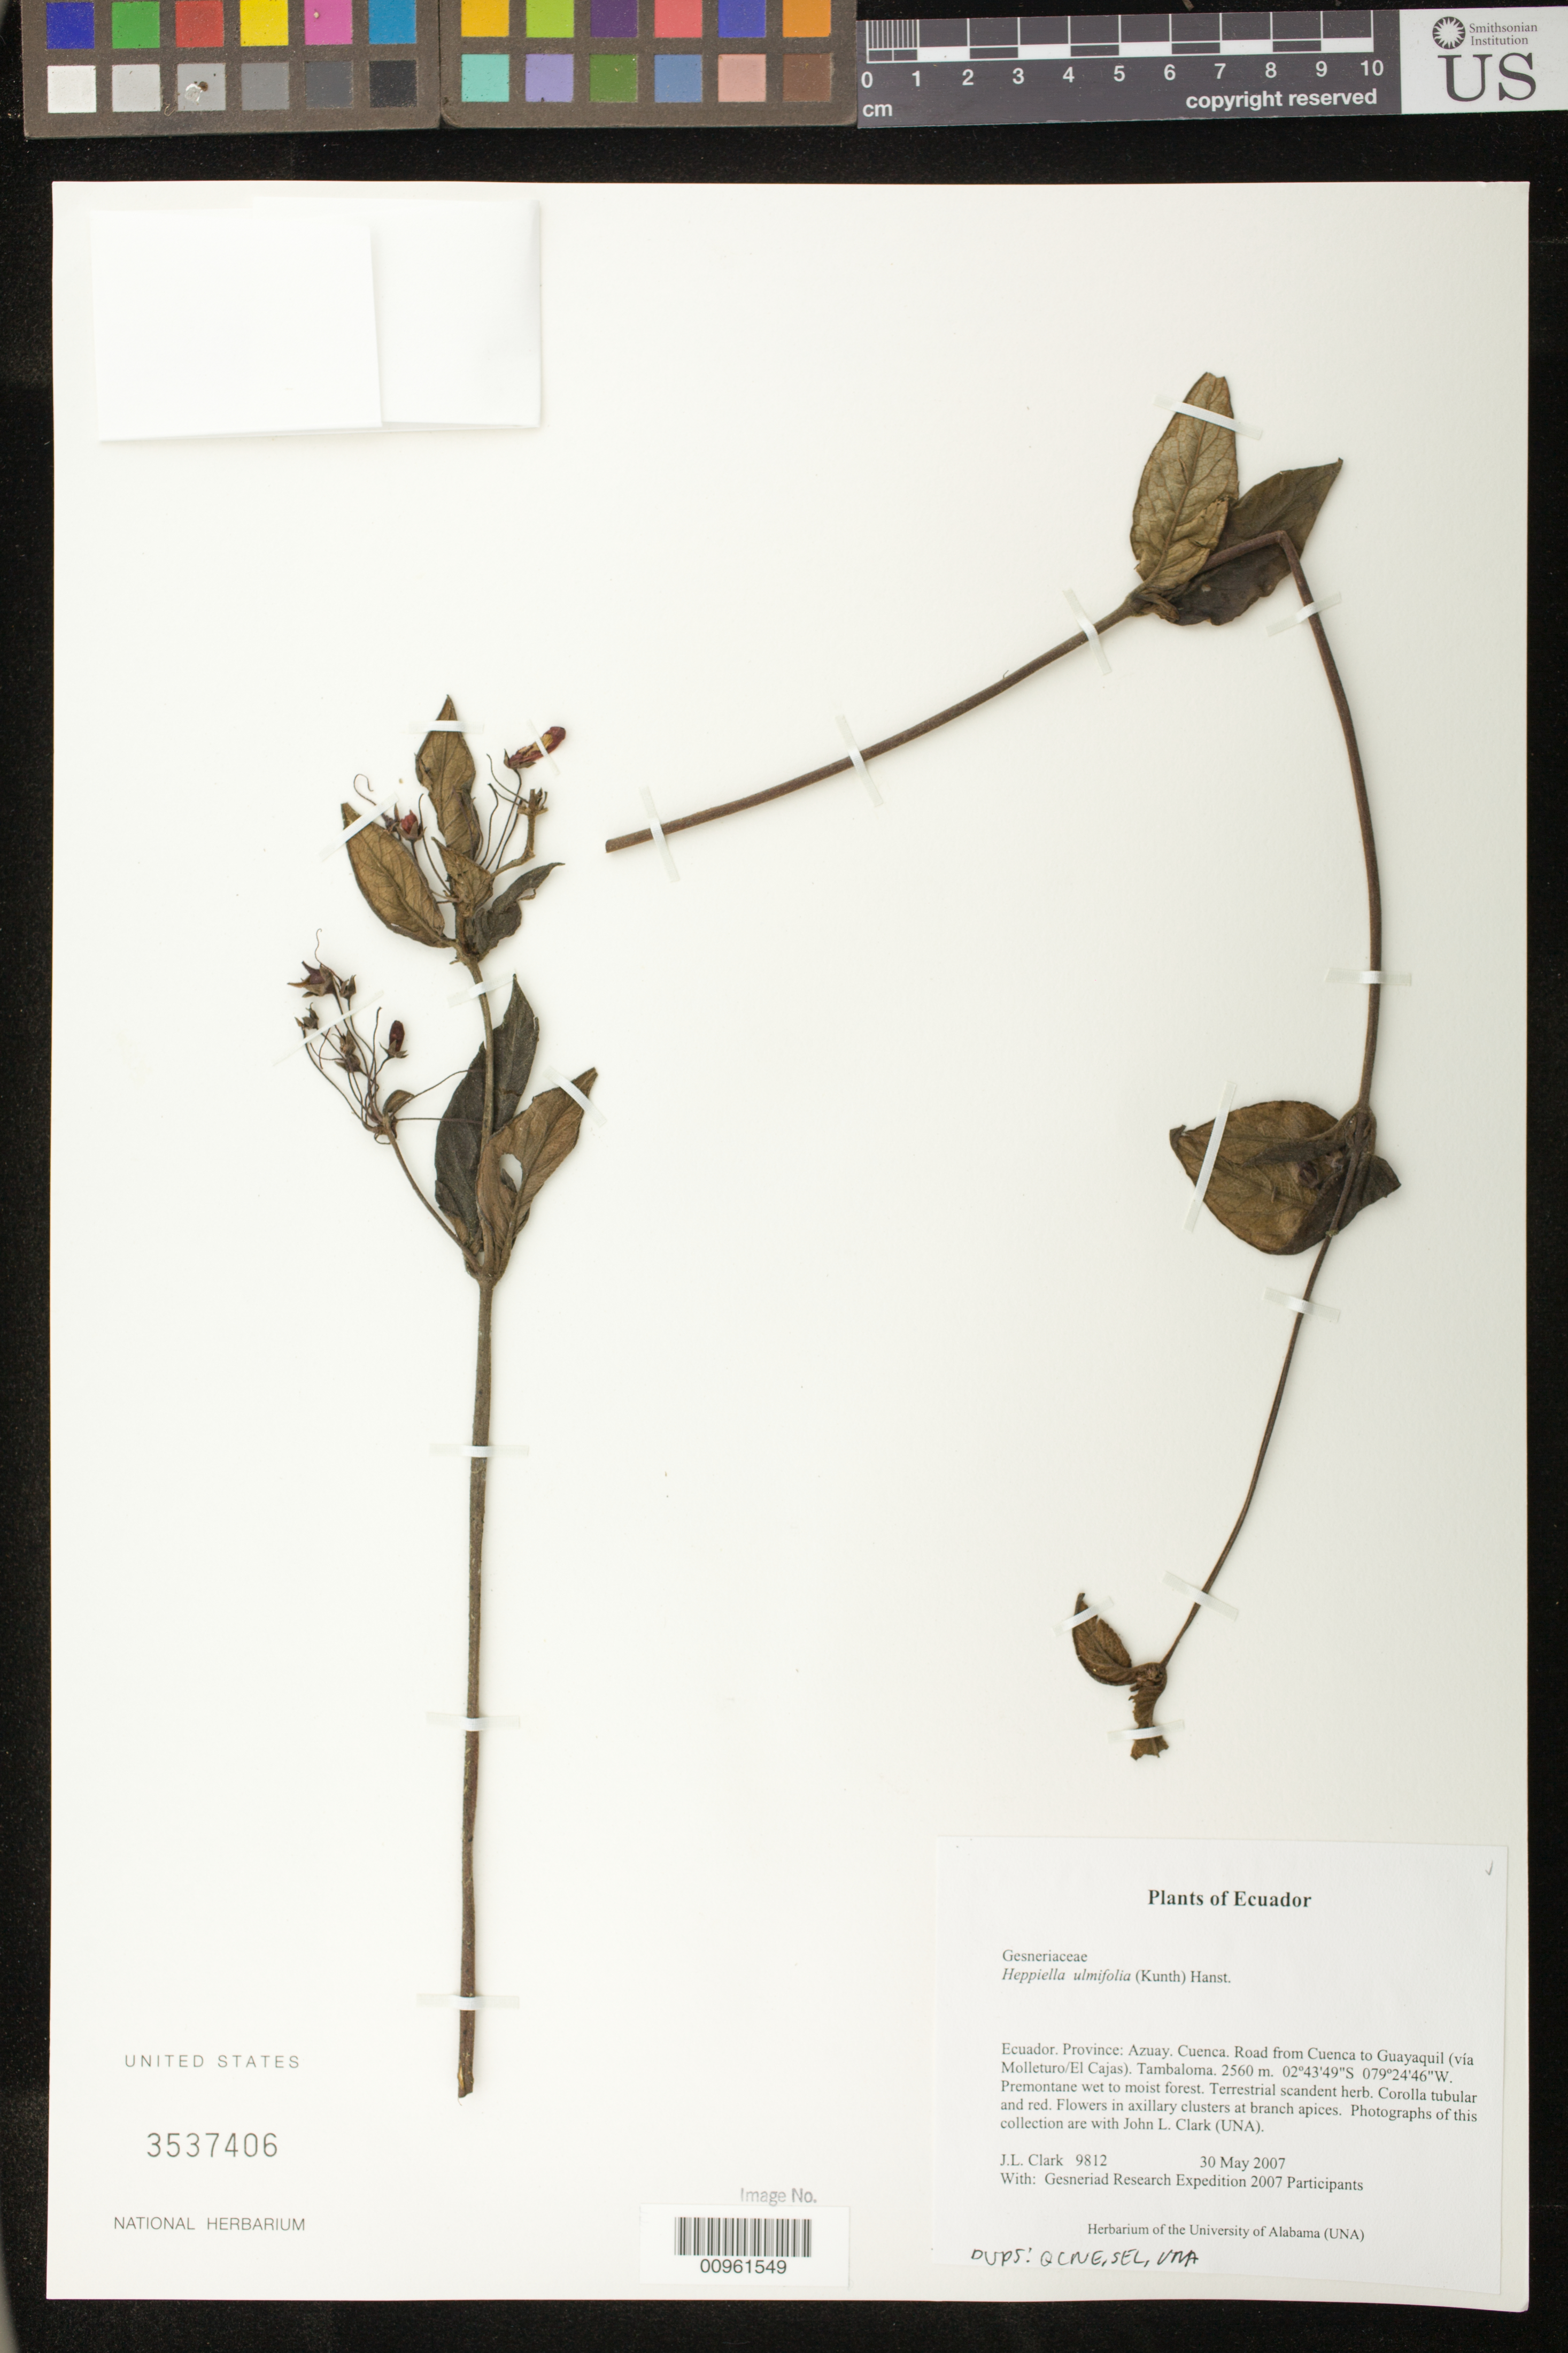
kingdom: Plantae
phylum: Tracheophyta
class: Magnoliopsida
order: Lamiales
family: Gesneriaceae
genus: Heppiella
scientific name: Heppiella ulmifolia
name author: (Kunth) Hanst.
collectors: J. L. Clark & Gesneriad Research Expedition 2007 Participants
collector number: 9812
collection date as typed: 30 May 2007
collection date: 2007-05-30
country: Ecuador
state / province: Azuay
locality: Cuenca. Road from Cuenca to Guayaquil (vía Molleturo/El Cajas). Tambaloma.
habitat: Premontane wet to moist forest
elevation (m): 2560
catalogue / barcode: US 3537406